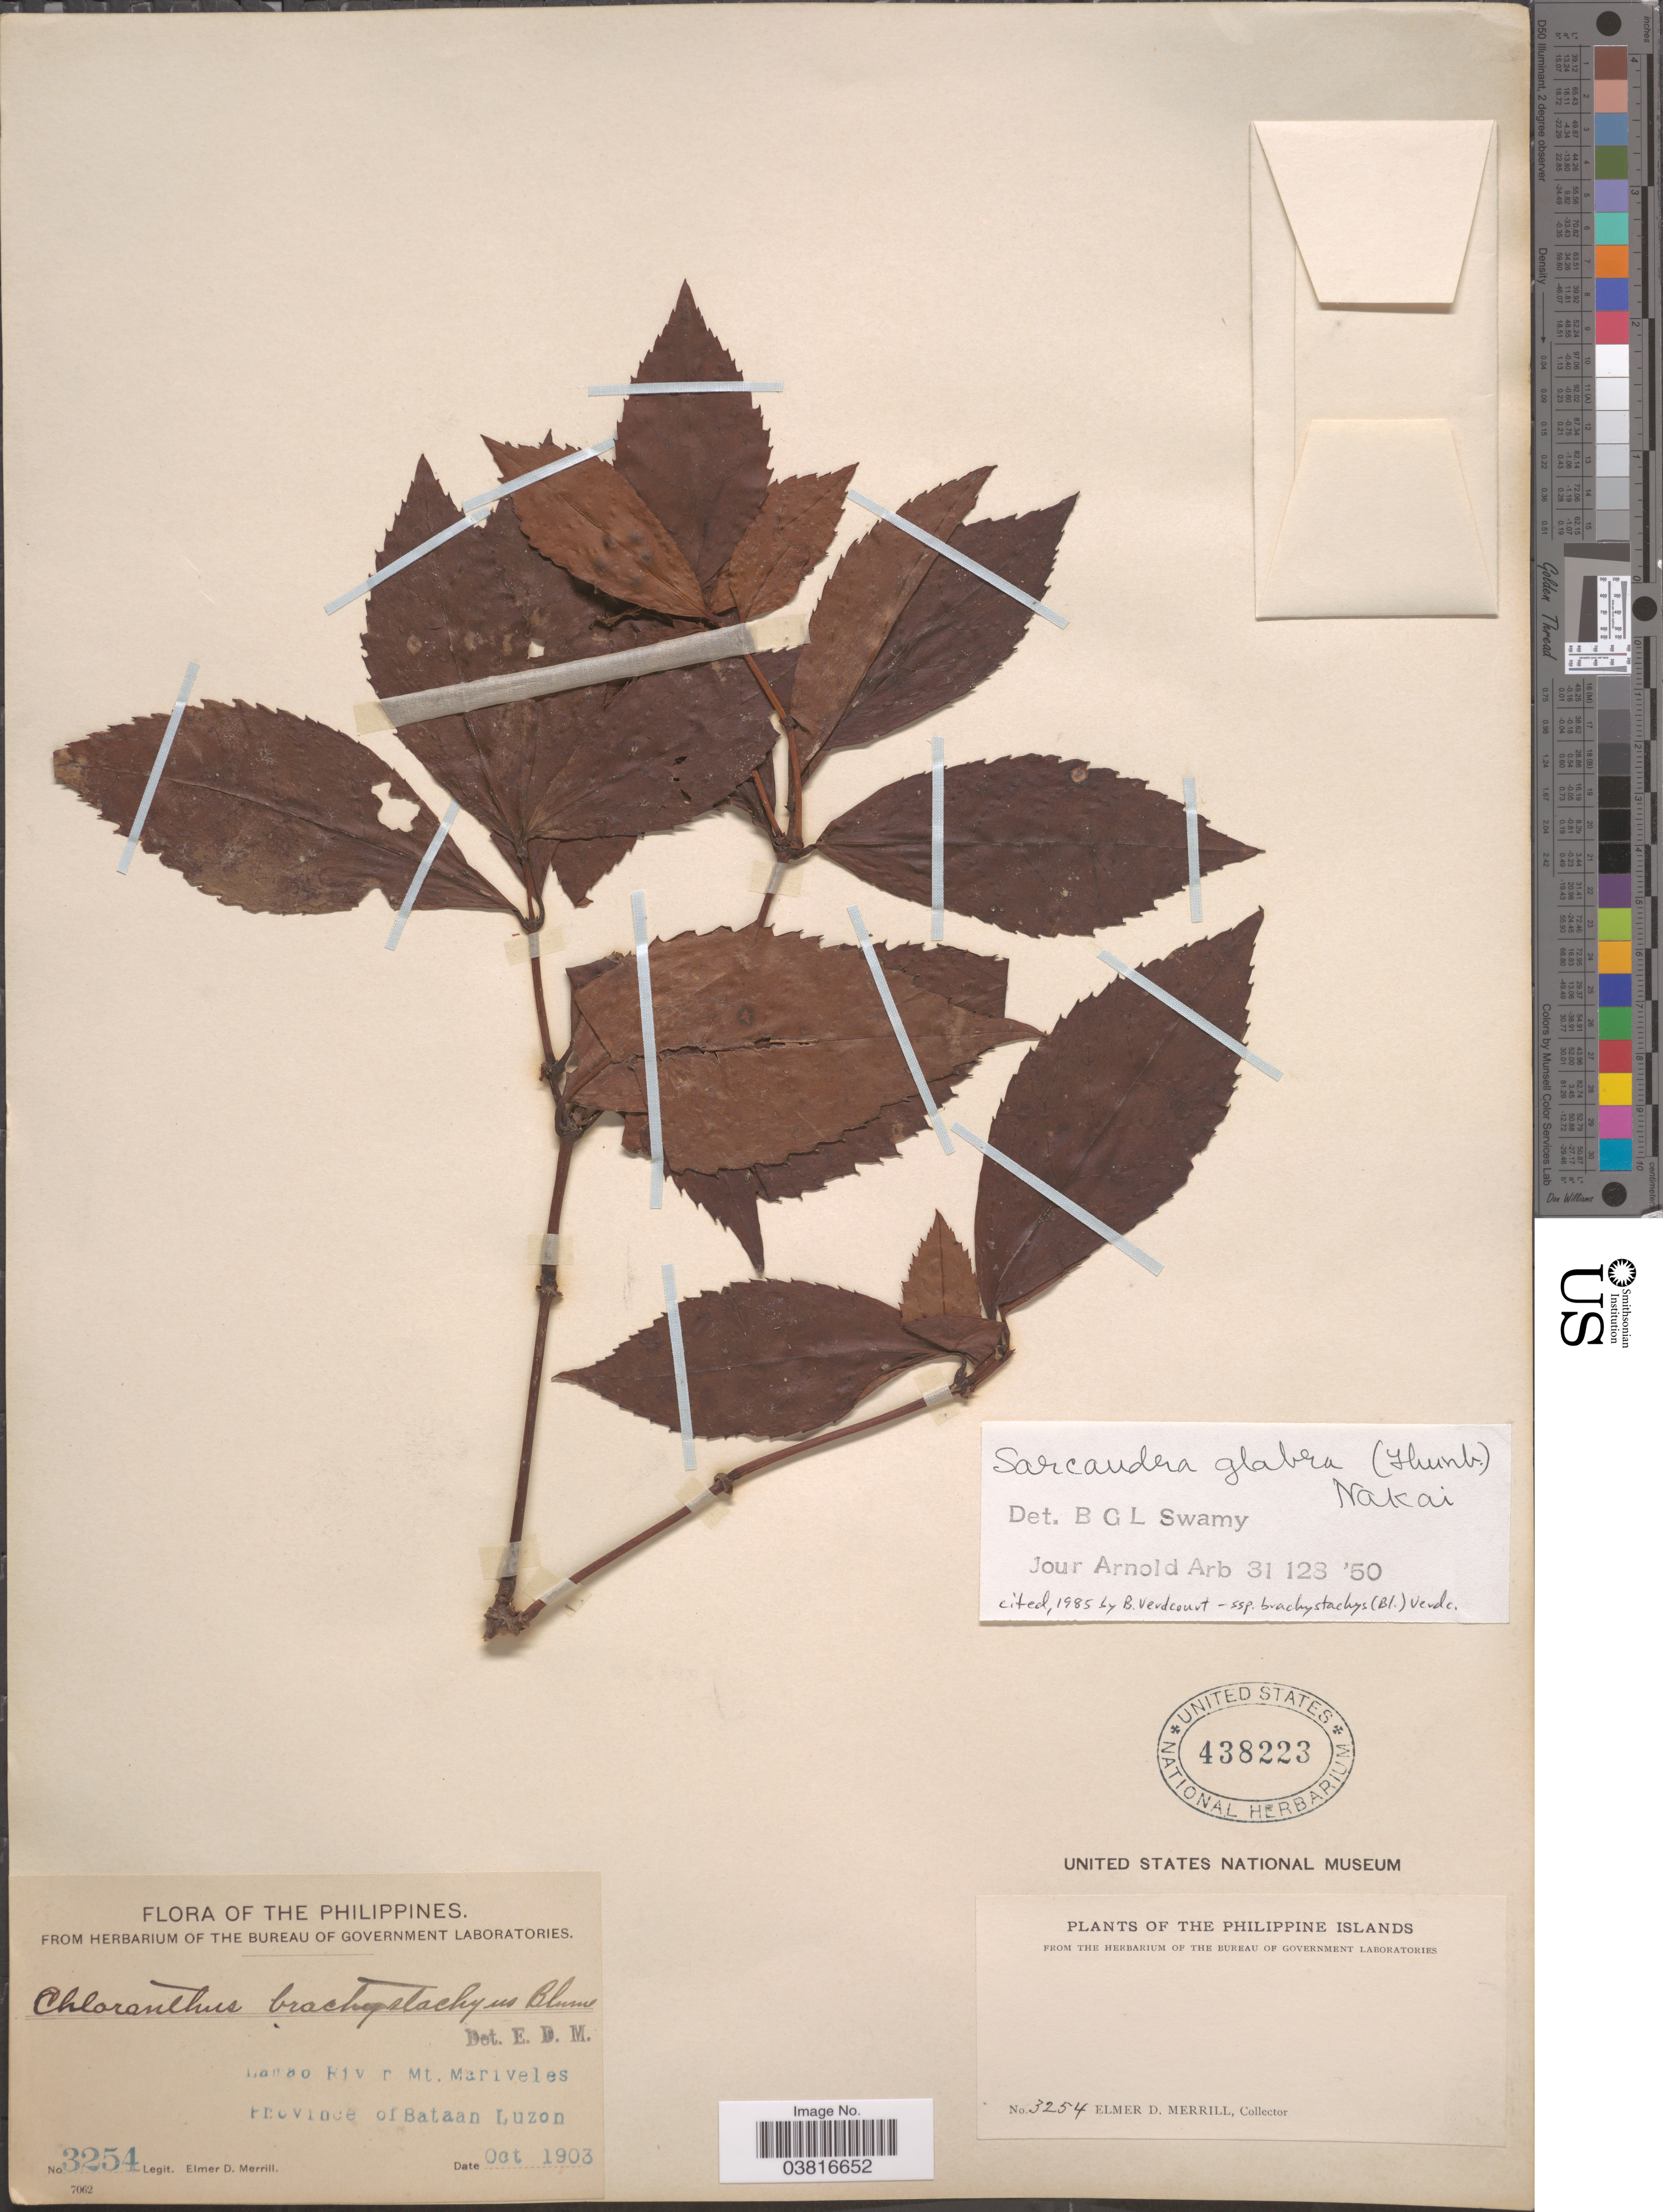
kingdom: Plantae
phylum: Tracheophyta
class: Magnoliopsida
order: Chloranthales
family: Chloranthaceae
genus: Sarcandra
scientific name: Sarcandra glabra subsp. brachystachys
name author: (Blume) Verdc.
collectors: E. D. Merrill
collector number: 3254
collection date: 1903-10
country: Philippines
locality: Lamao River, Mt. Mariveles. Province of Bataan, Luzon.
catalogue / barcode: US 438223